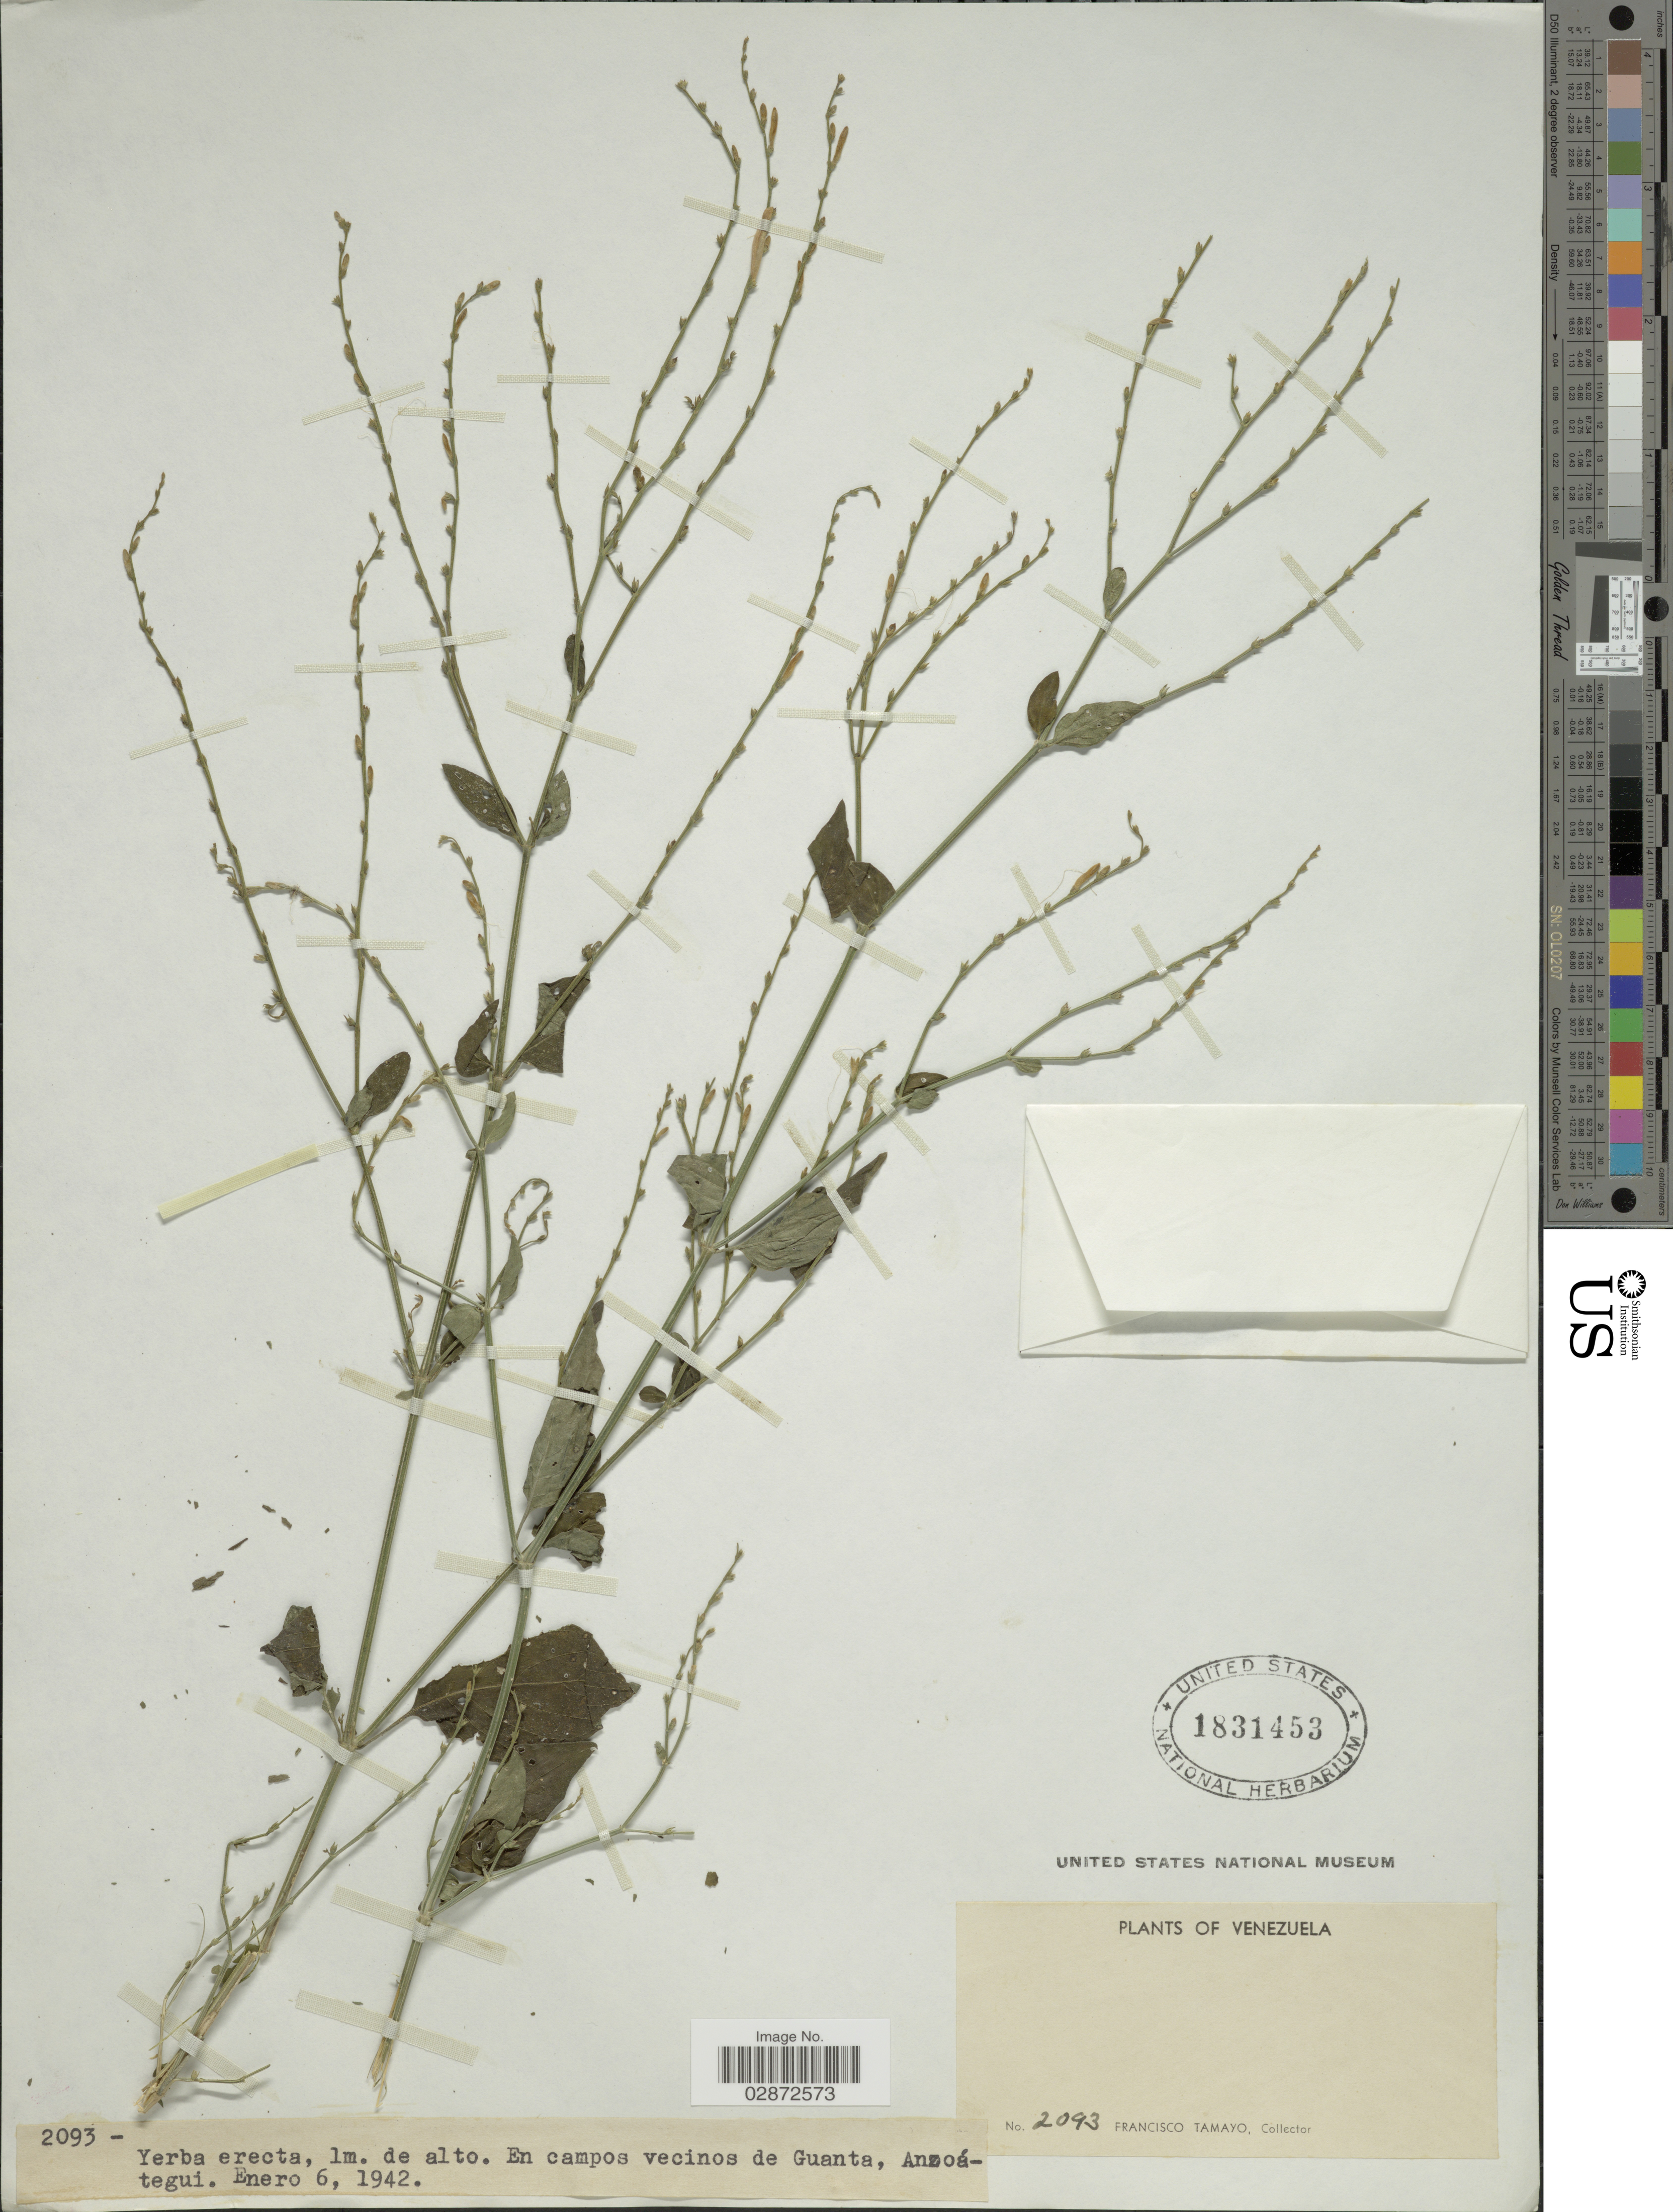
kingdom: Plantae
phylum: Tracheophyta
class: Magnoliopsida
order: Lamiales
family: Acanthaceae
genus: Dicliptera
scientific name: Dicliptera vahliana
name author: Nees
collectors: F. Tamayo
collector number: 2093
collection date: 1942-01-06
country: Venezuela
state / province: Anzoategui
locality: En campos vecinos de Guanta, Anzoá-tegui.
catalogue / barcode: US 1831453